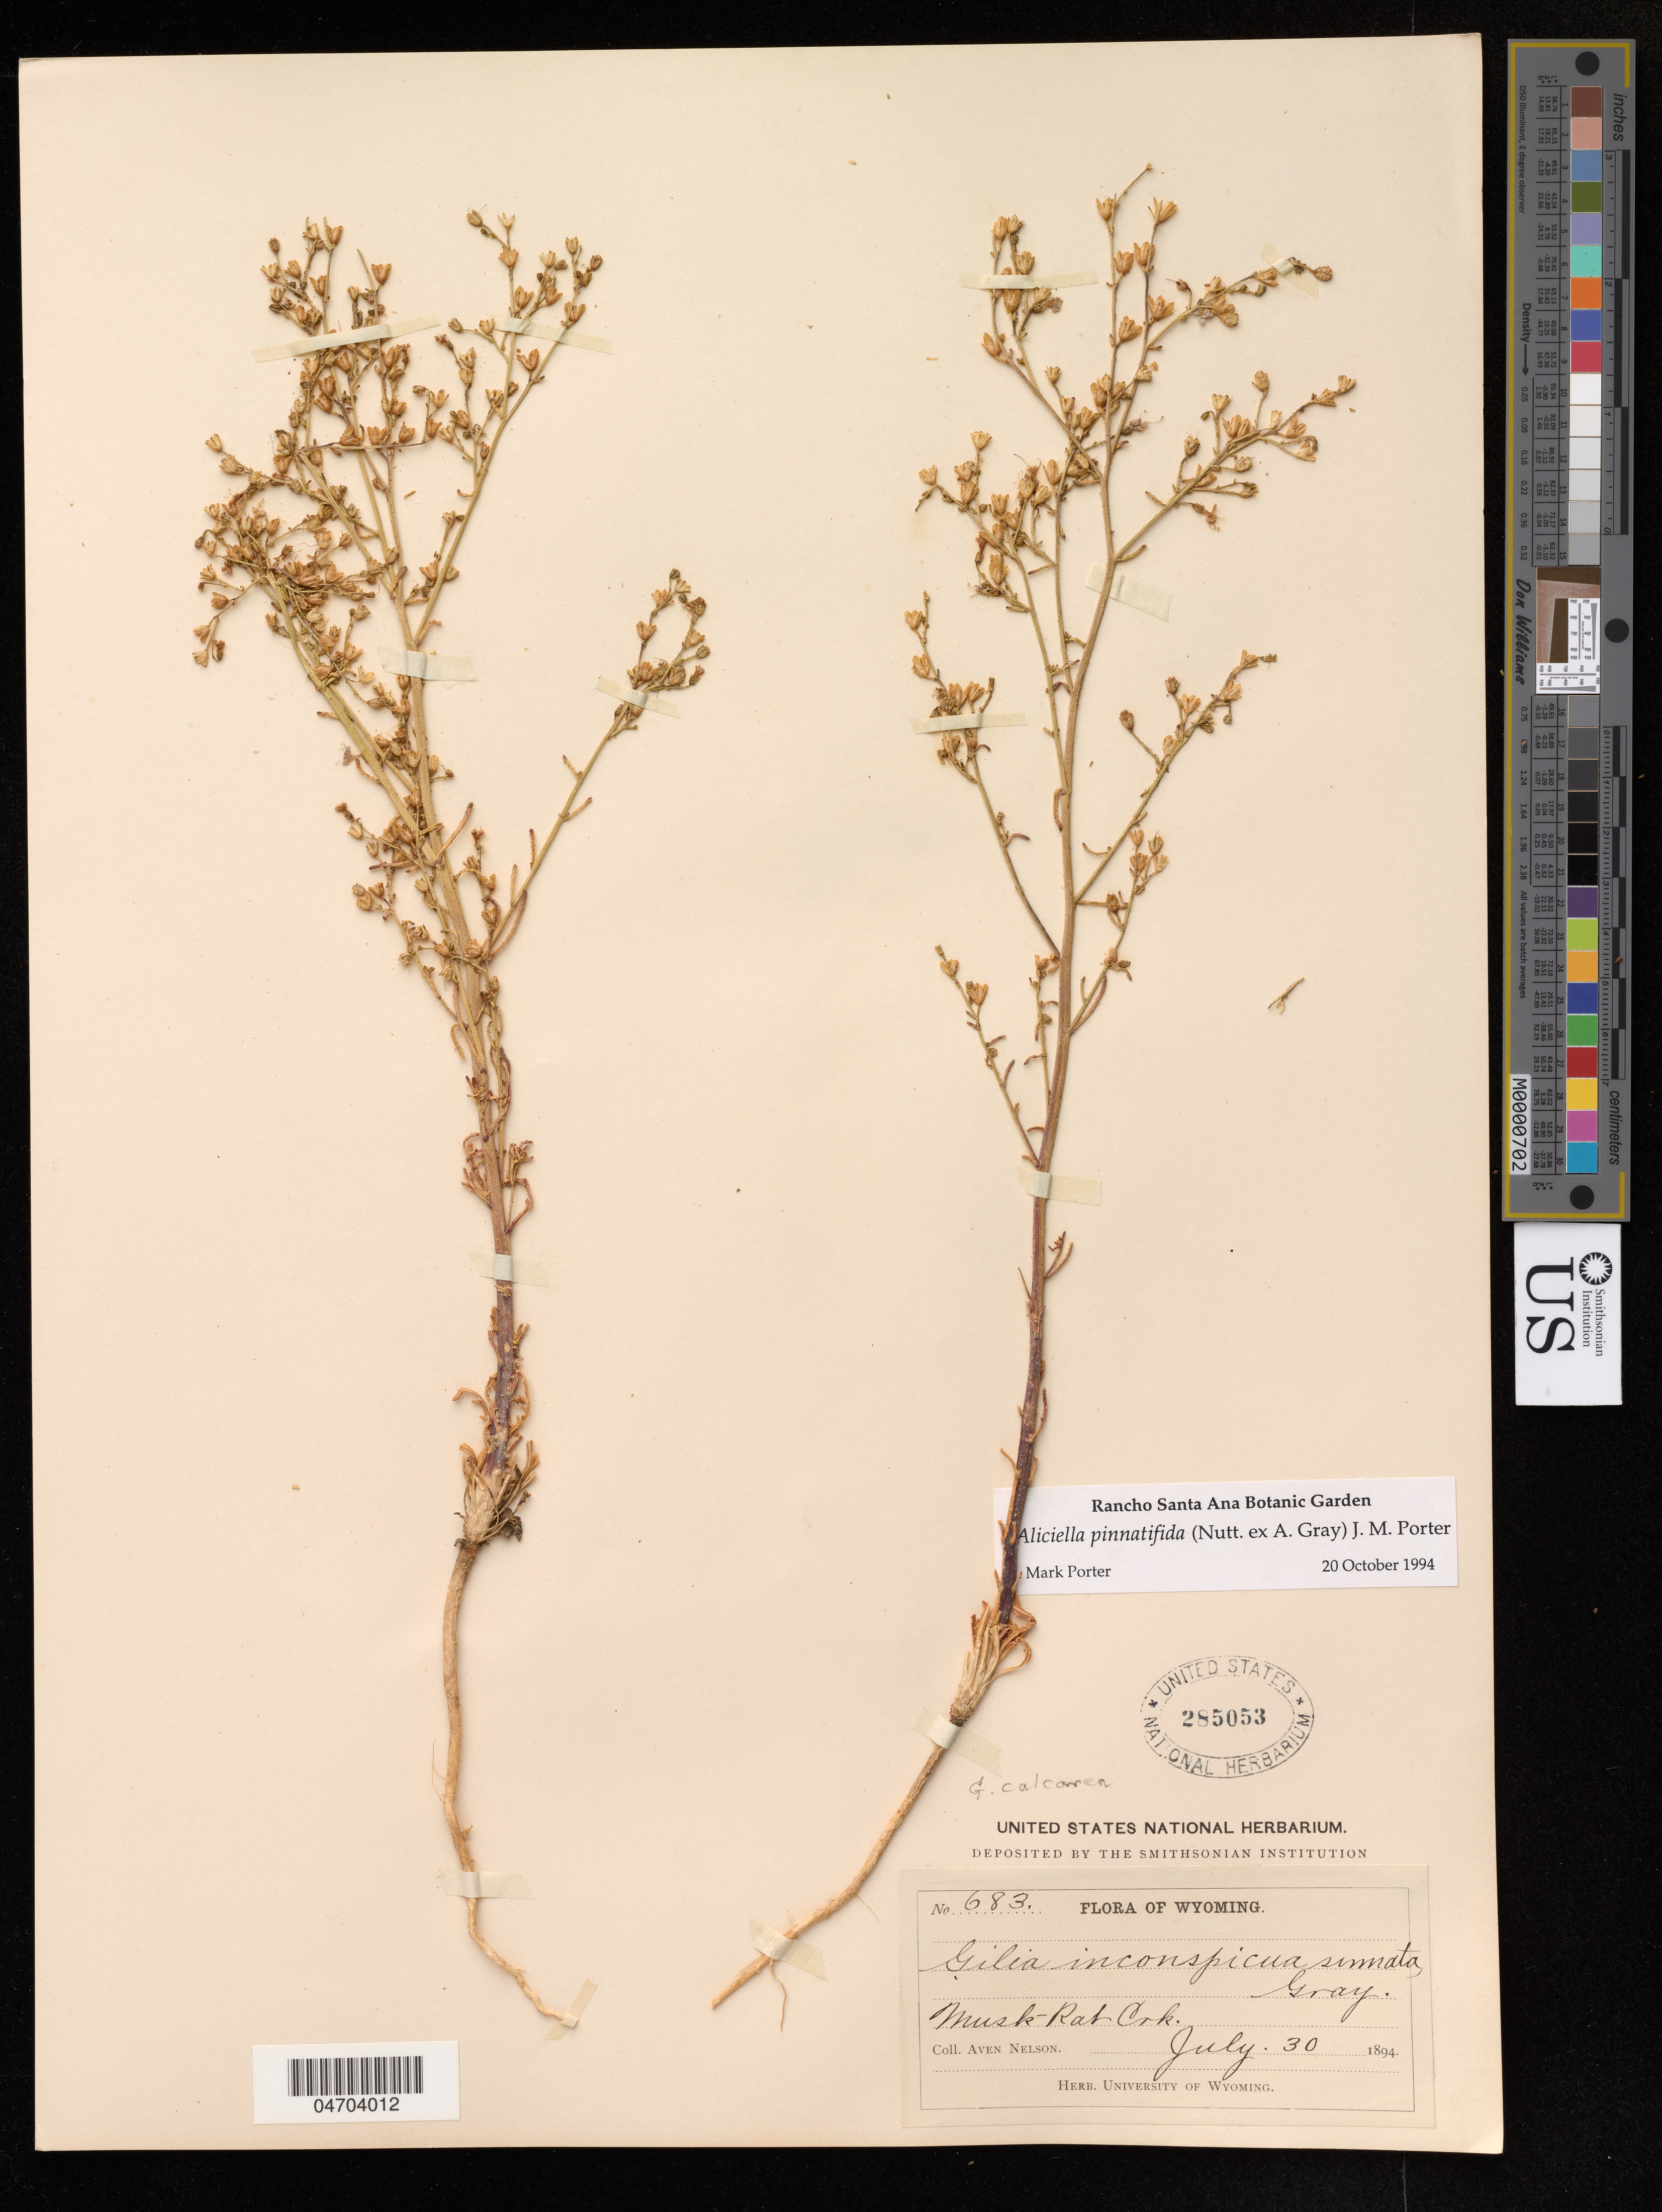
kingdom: Plantae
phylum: Tracheophyta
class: Magnoliopsida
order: Ericales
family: Polemoniaceae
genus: Aliciella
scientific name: Aliciella pinnatifida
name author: (Nutt. ex A. Gray) J.M. Porter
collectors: A. Nelson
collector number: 683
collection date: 1894-07-30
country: United States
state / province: Wyoming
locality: Musk-Rat Crk.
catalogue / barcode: US 285053